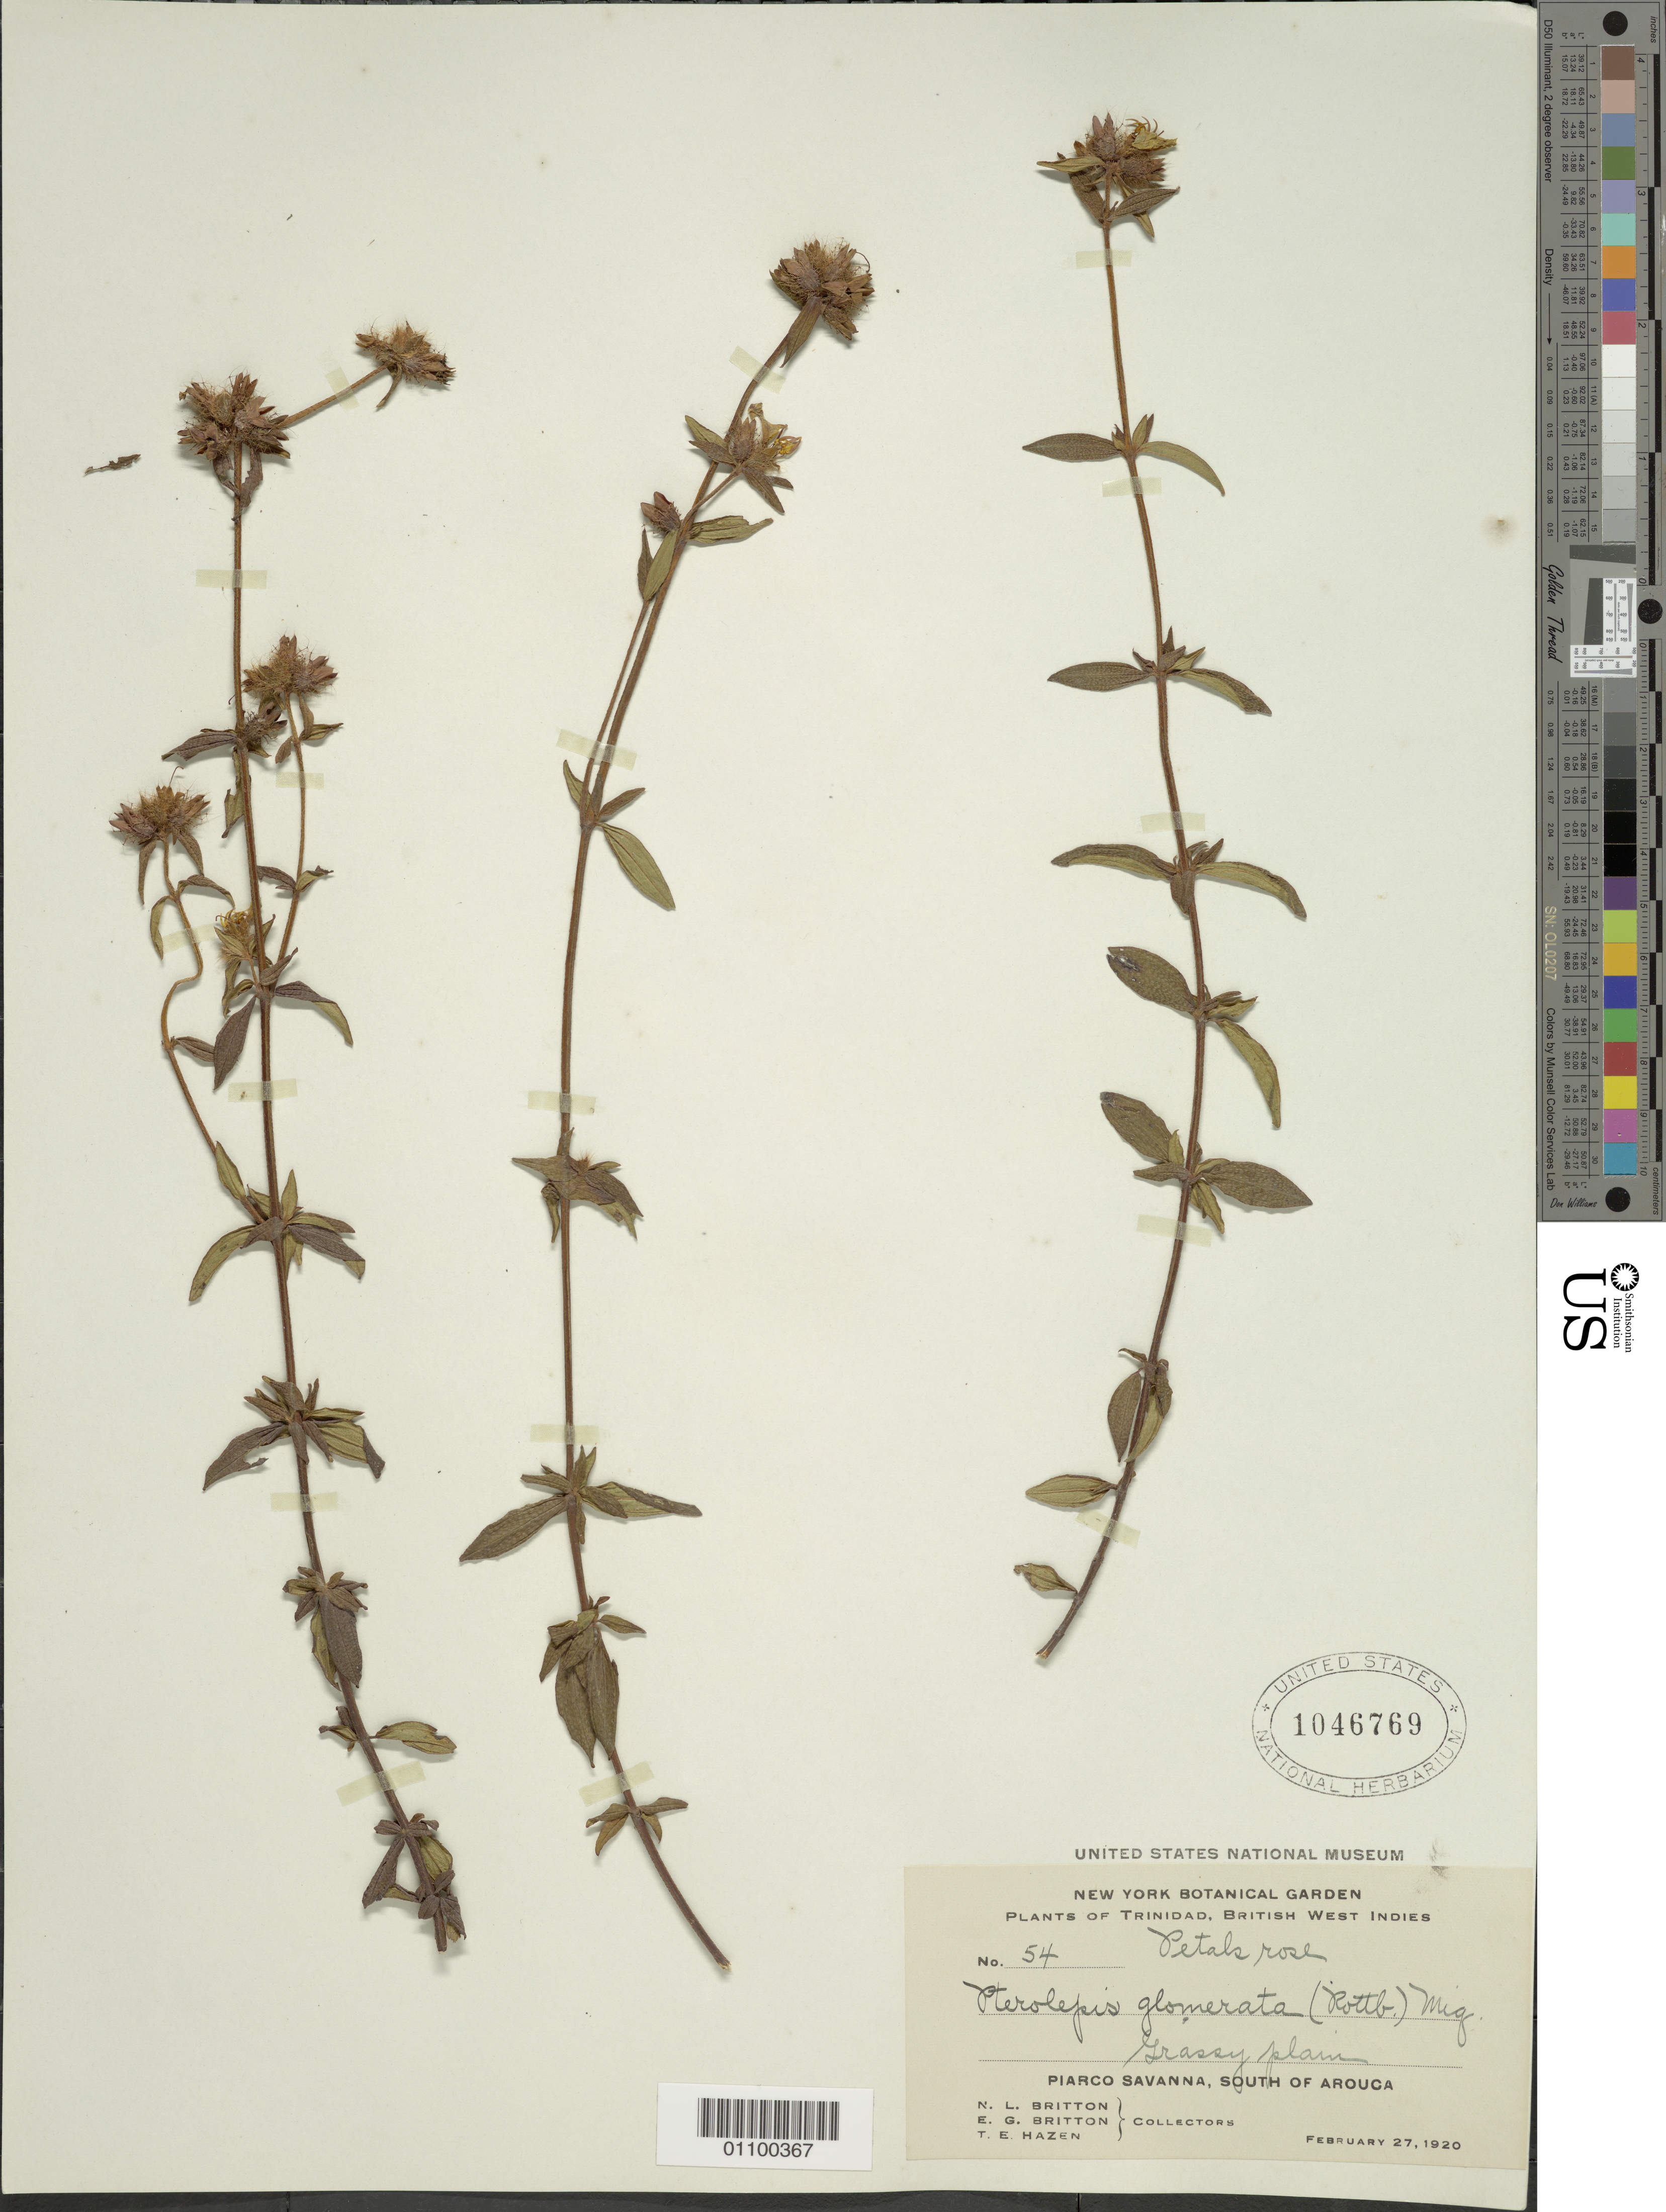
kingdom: Plantae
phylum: Tracheophyta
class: Magnoliopsida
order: Myrtales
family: Melastomataceae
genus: Pterolepis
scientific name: Pterolepis glomerata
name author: (Rottb.) Miq.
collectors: N. Britton, E. G. Britton & T. E. Hazen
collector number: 54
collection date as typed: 27 Feb 1920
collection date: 1920-02-27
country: Trinidad and Tobago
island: Trinidad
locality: Piarco Savanna, S of Arouca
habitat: grassy plain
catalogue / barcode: US 1046769